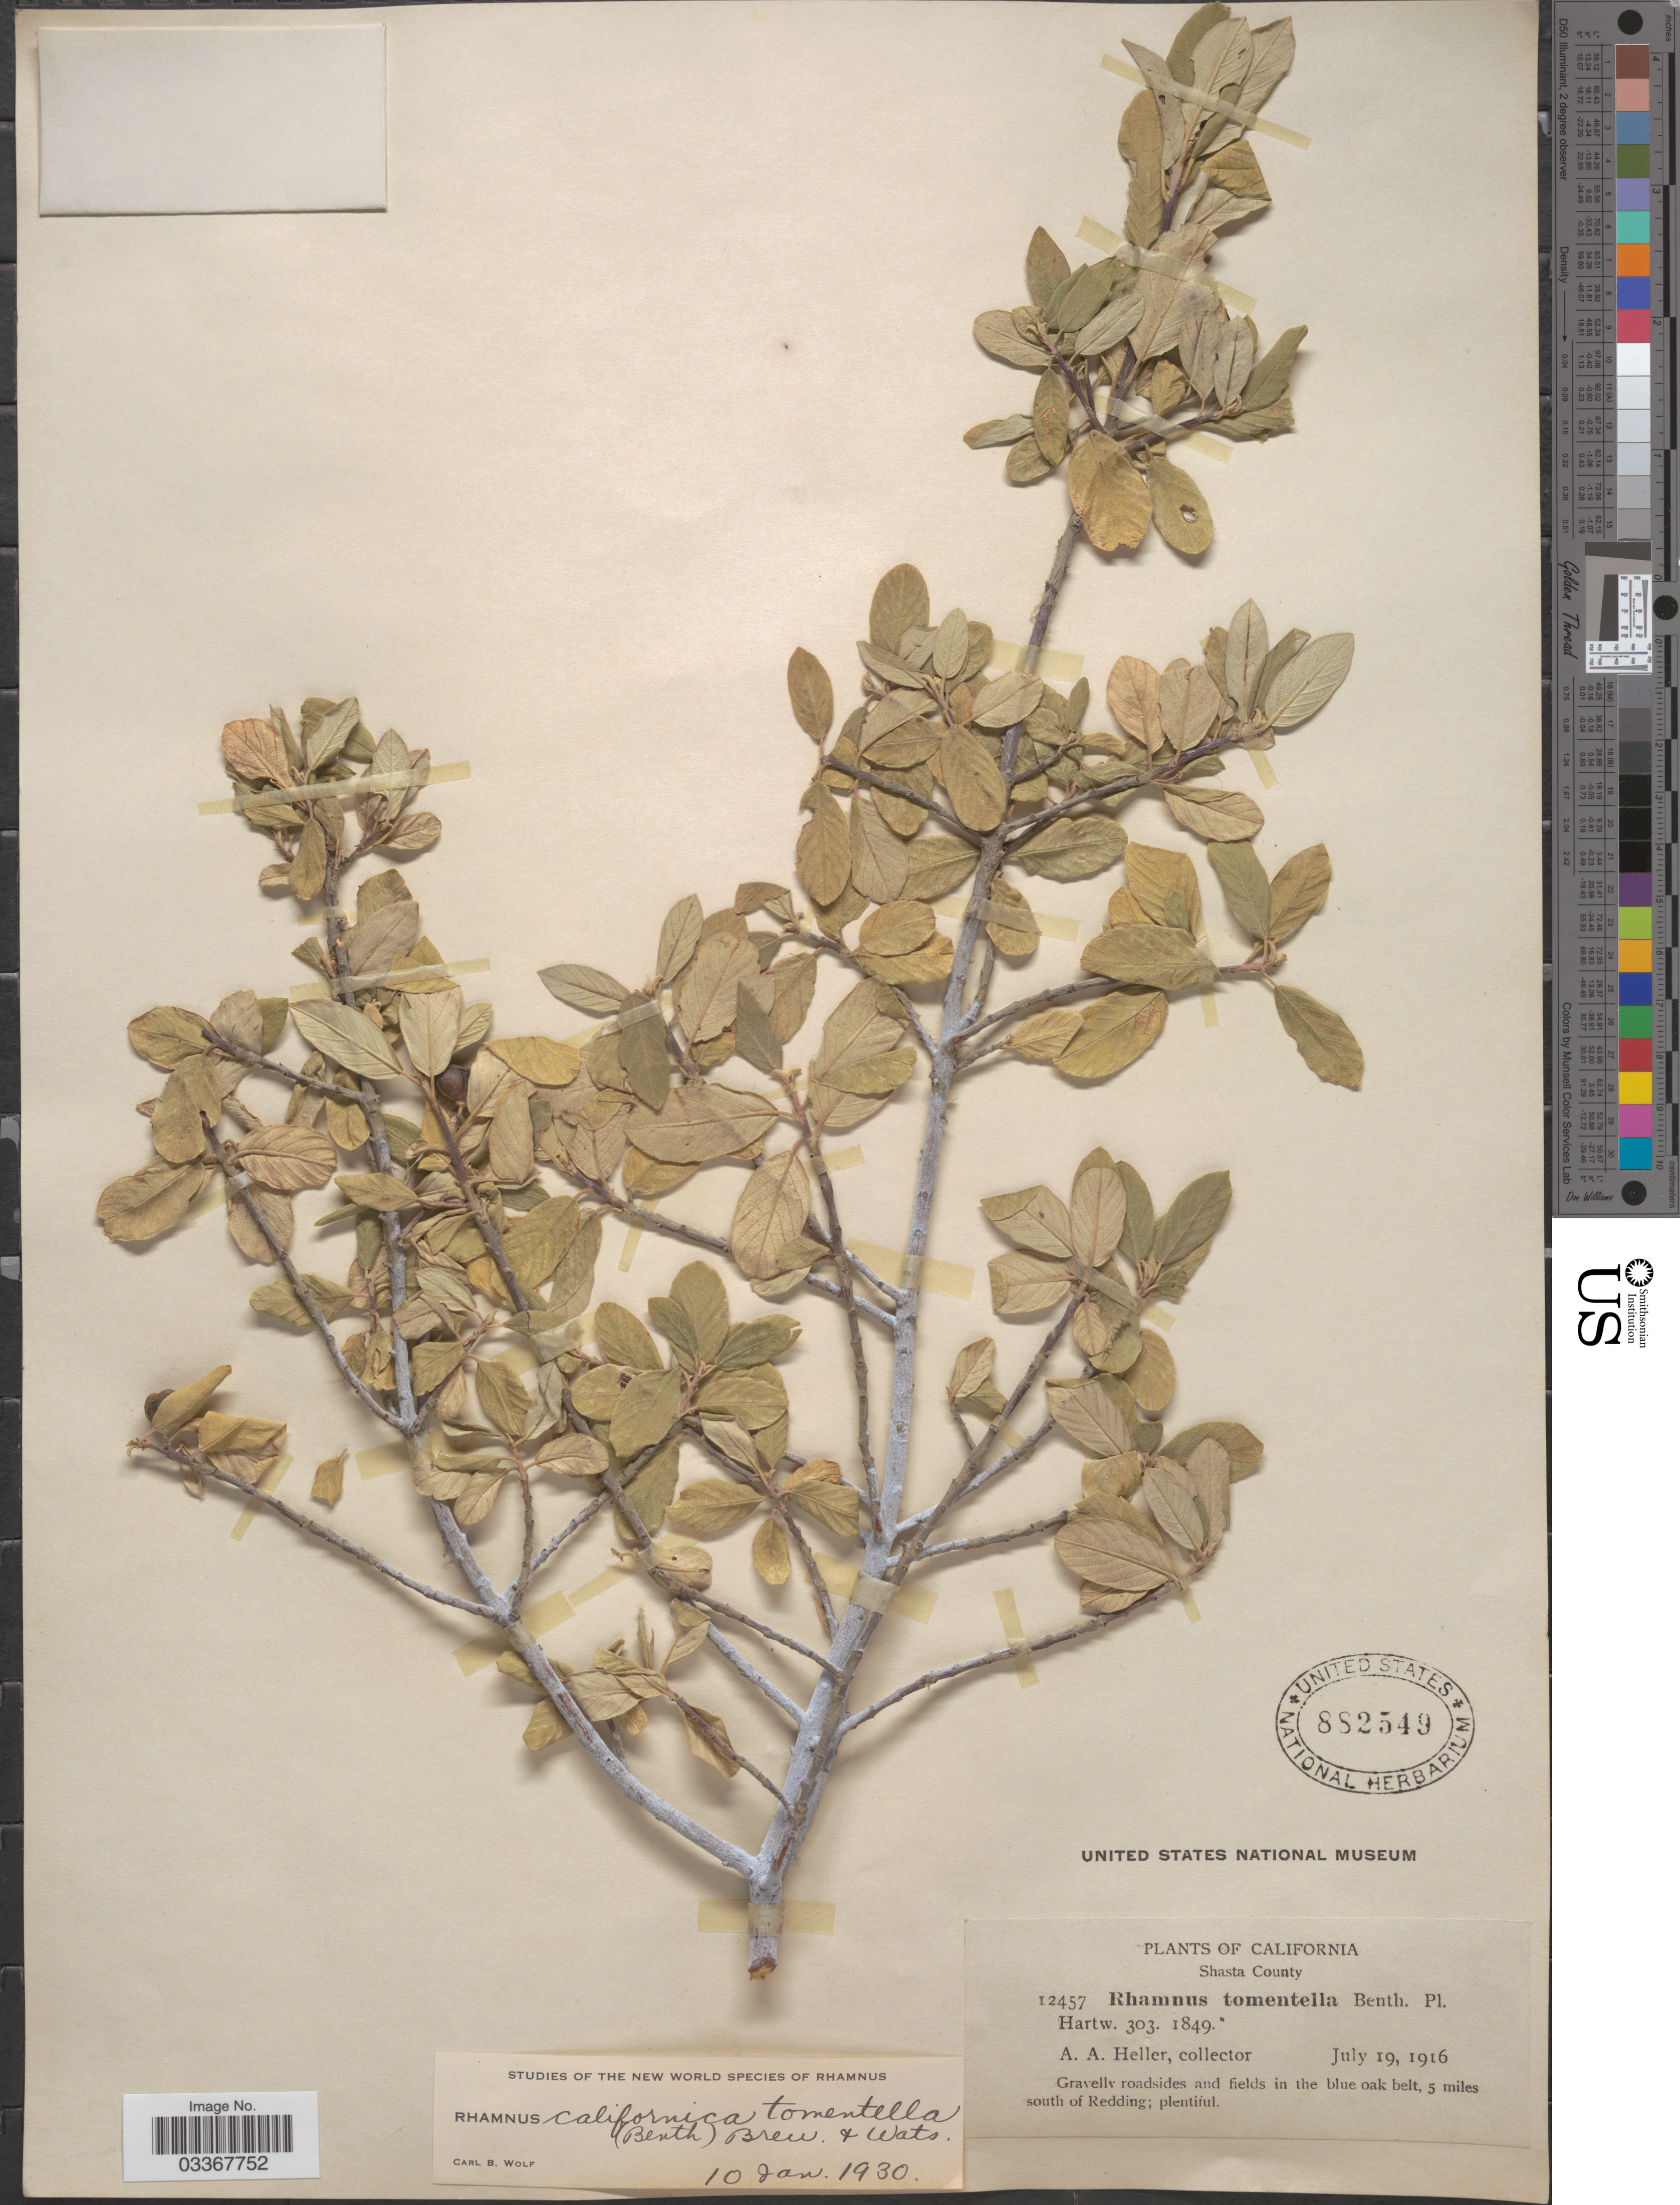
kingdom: Plantae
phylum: Tracheophyta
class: Magnoliopsida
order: Rosales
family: Rhamnaceae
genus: Frangula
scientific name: Frangula californica subsp. tomentella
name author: (Benth.) Kartesz & Gandhi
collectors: A. A. Heller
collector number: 12457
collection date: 1916-07-19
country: United States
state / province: California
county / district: Shasta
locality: Shasta County, 5 miles south of Redding.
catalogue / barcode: US 882549